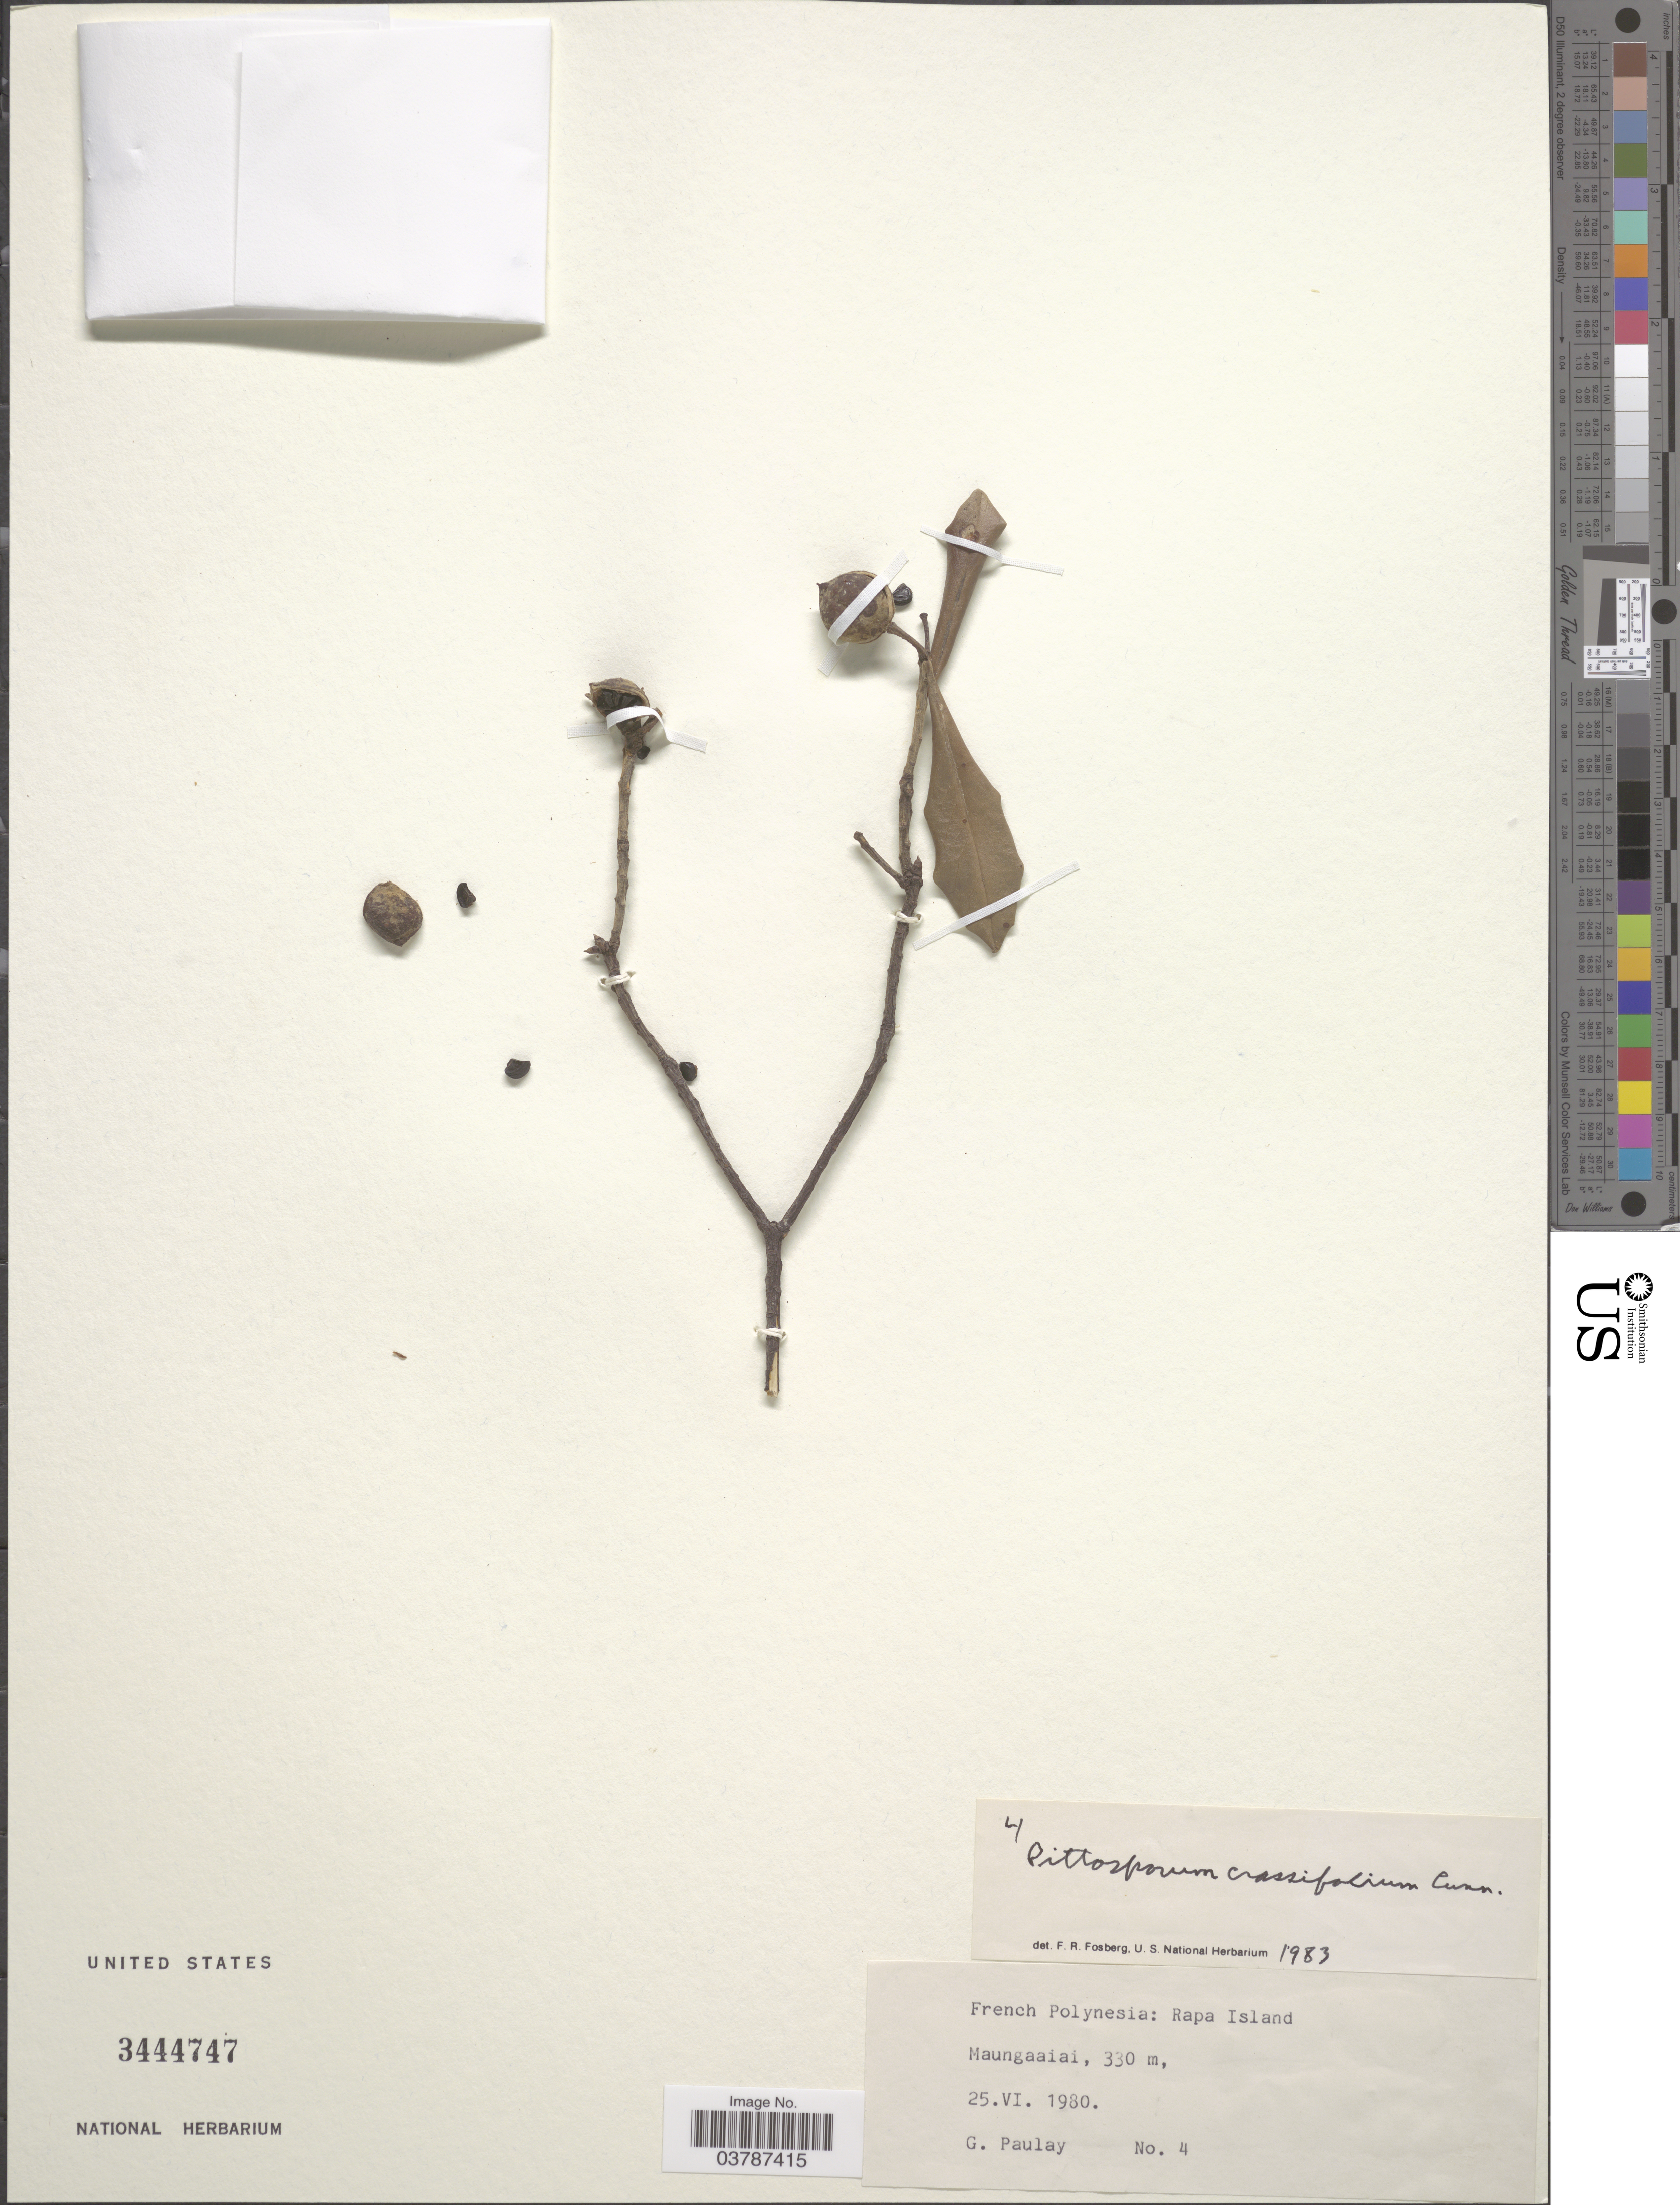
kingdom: Plantae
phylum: Tracheophyta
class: Magnoliopsida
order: Apiales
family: Pittosporaceae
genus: Pittosporum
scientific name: Pittosporum crassifolium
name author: Banks & Sol. ex A. Cunn.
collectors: G. Paulay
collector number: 4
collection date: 1980-06-25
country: French Polynesia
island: Rapa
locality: Rapa Island. Maungaaiai.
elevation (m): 330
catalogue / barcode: US 3444747